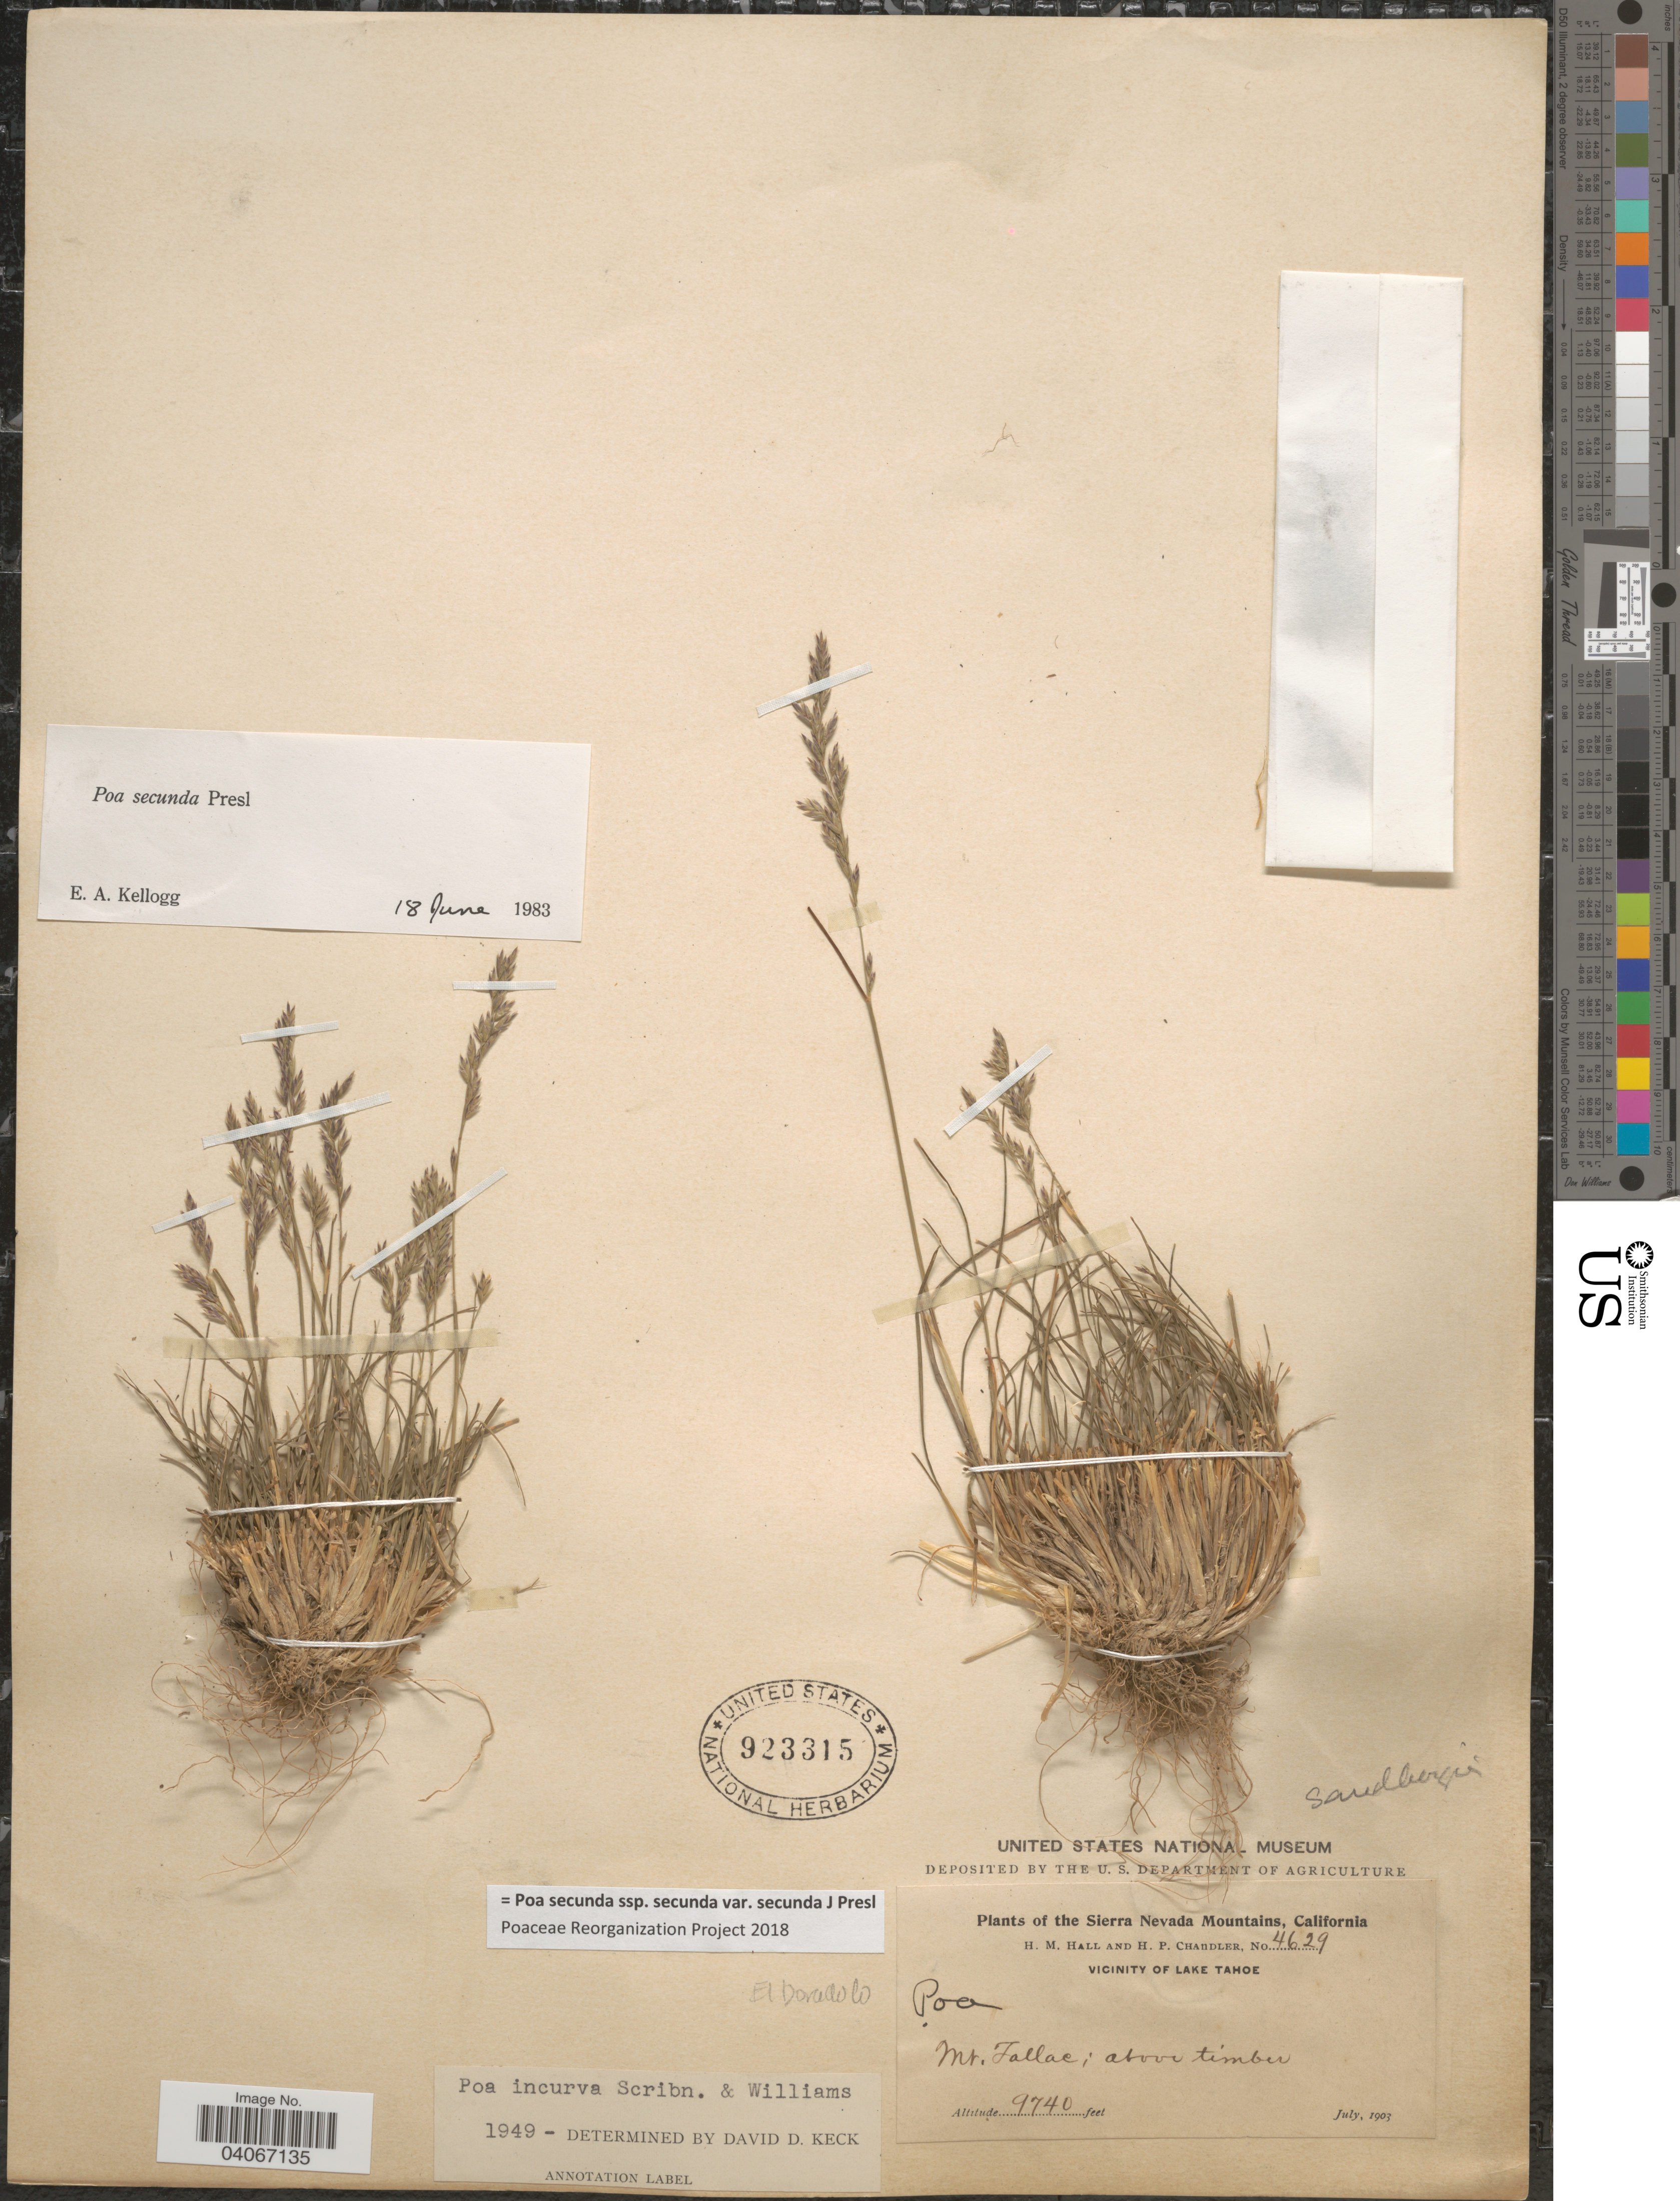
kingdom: Plantae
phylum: Tracheophyta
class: Liliopsida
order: Poales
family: Poaceae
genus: Poa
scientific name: Poa secunda subsp. secunda var. secunda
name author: J. Presl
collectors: H. M. Hall & H. Chandler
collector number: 4629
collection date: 1903-07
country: United States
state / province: California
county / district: El Dorado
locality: The Sierra Nevada Mountains. Vicinity of Lake Tahoe. Mt. Tallac. El Dorado.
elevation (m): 2969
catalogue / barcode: US 923315